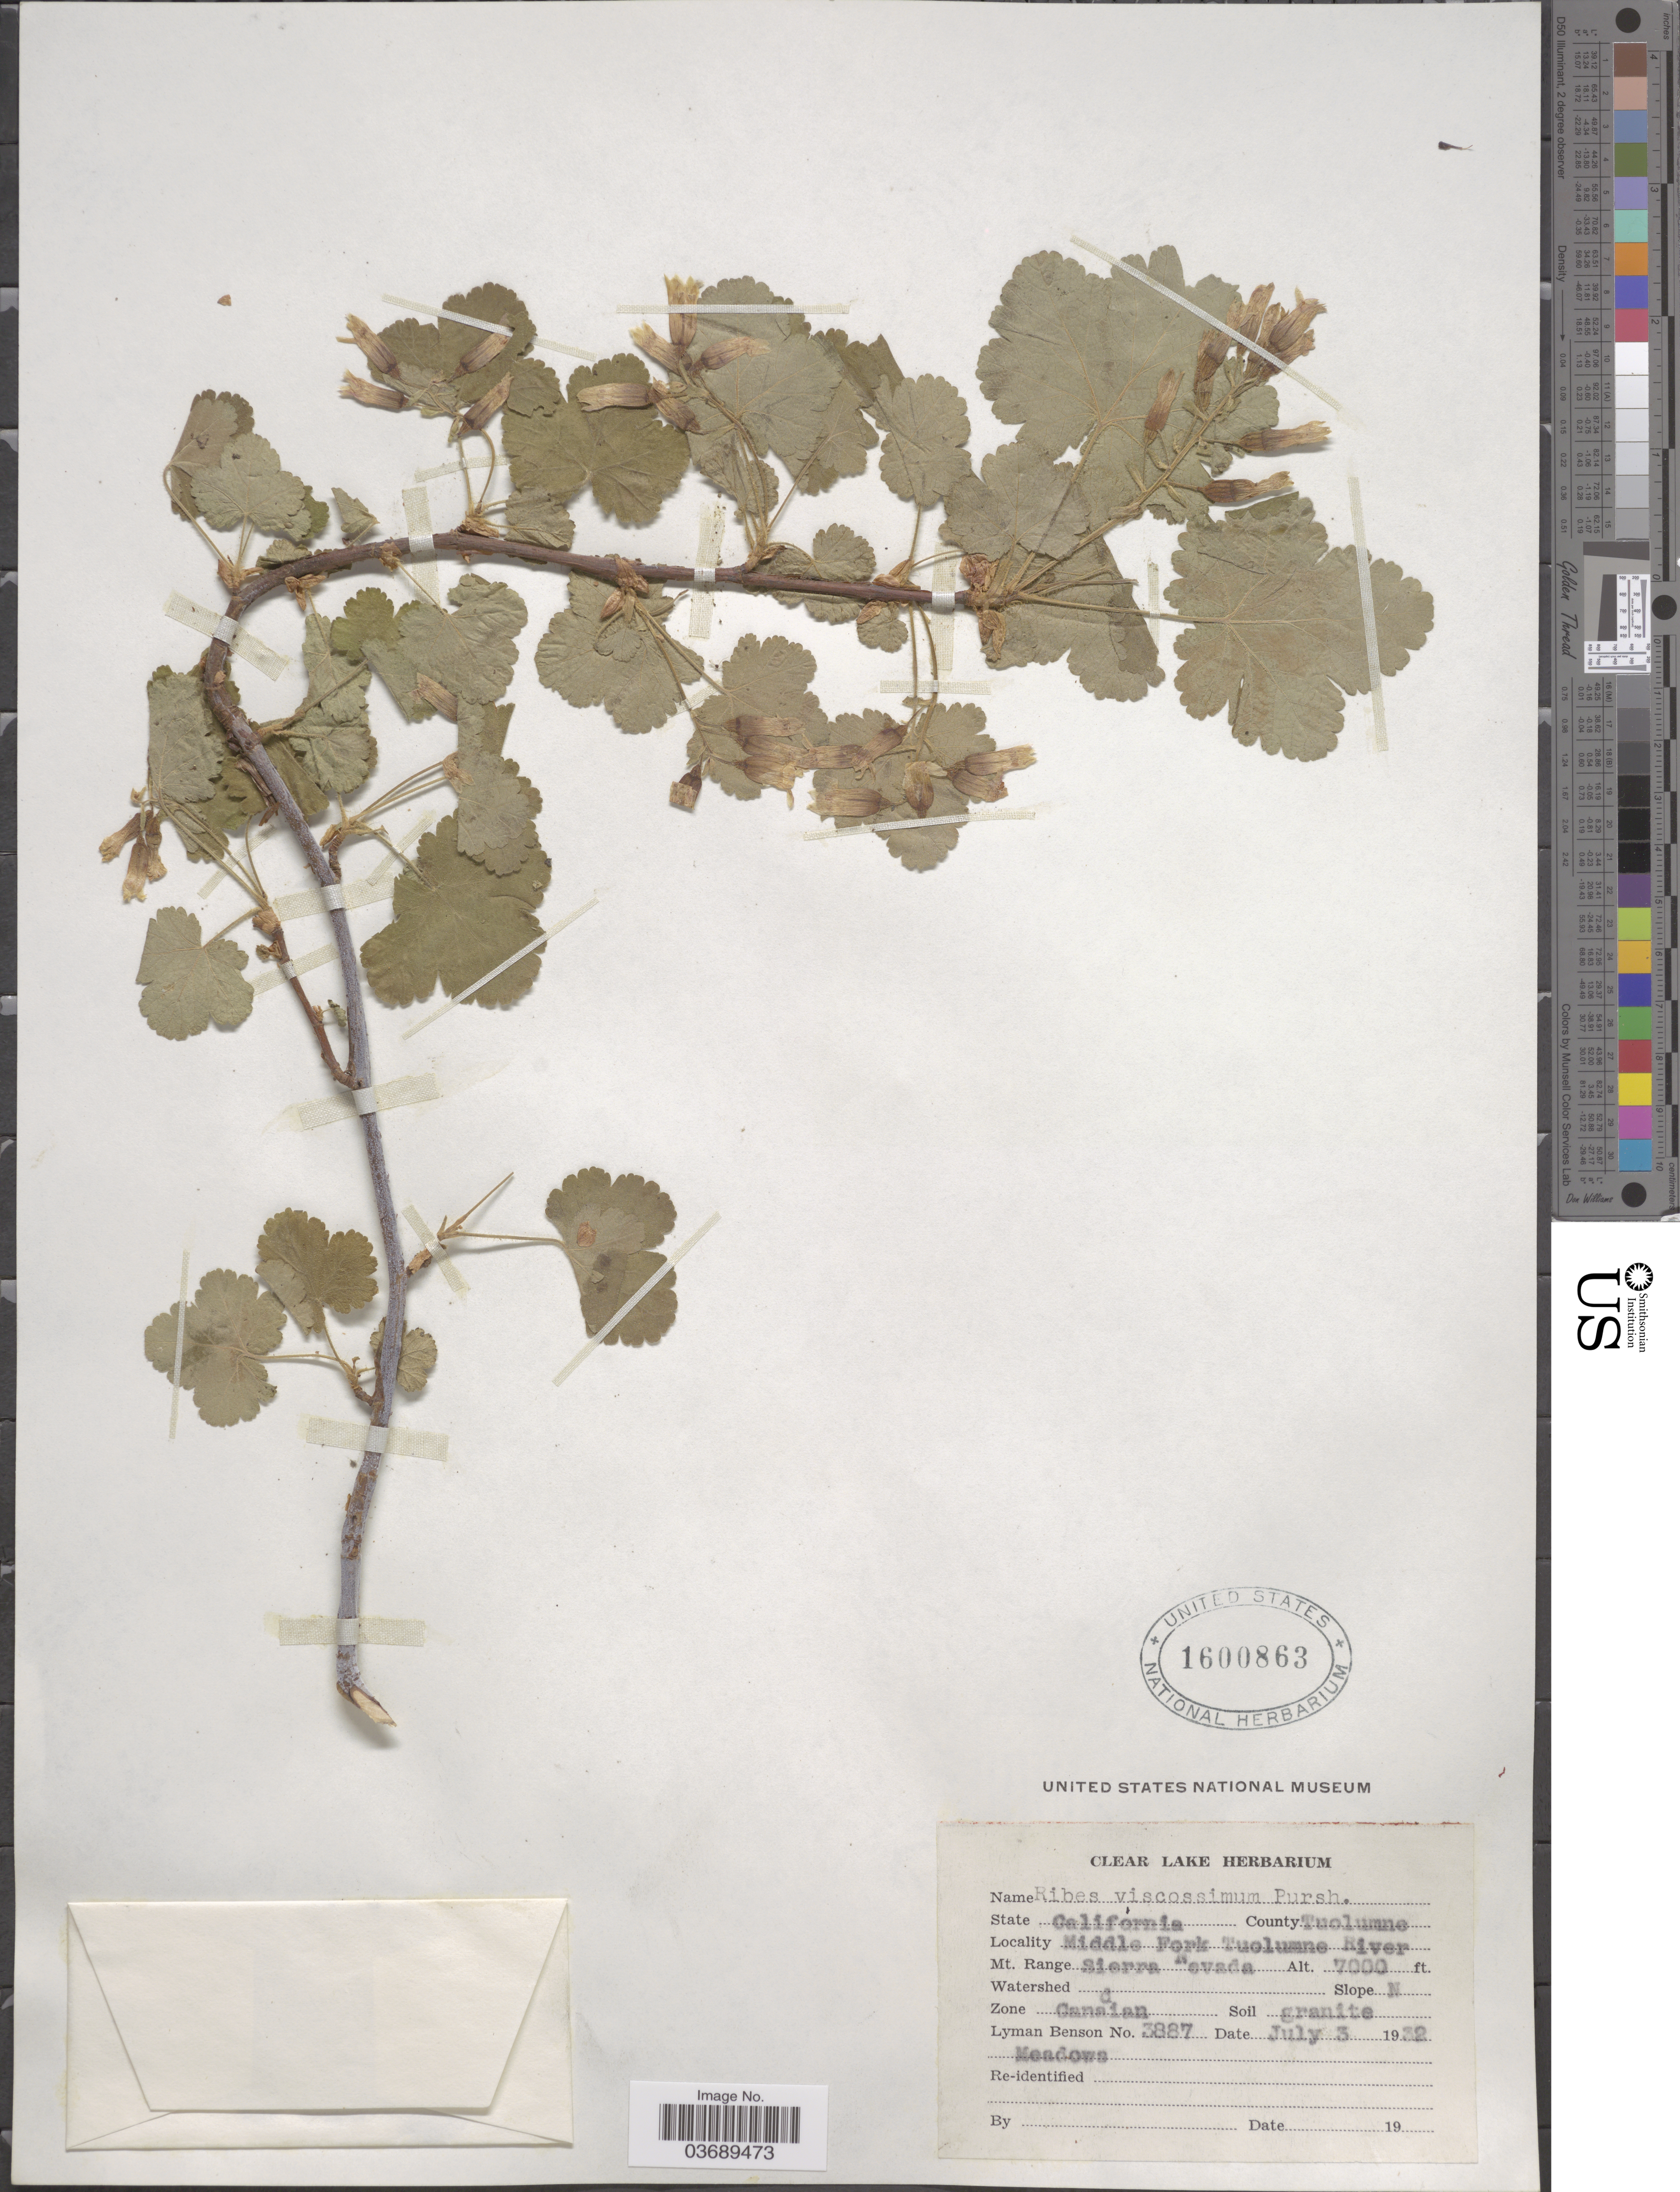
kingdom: Plantae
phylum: Tracheophyta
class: Magnoliopsida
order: Saxifragales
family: Grossulariaceae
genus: Ribes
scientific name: Ribes viscosissimum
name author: Pursh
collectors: L. D. Benson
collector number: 3887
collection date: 1932-07-03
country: United States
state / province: California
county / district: Tuolumne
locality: County Tuolumne. Middle Fork Tuolumne River. Mt. Range Sierra Nevada. Zone Canadian.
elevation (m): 2134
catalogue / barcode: US 1600863